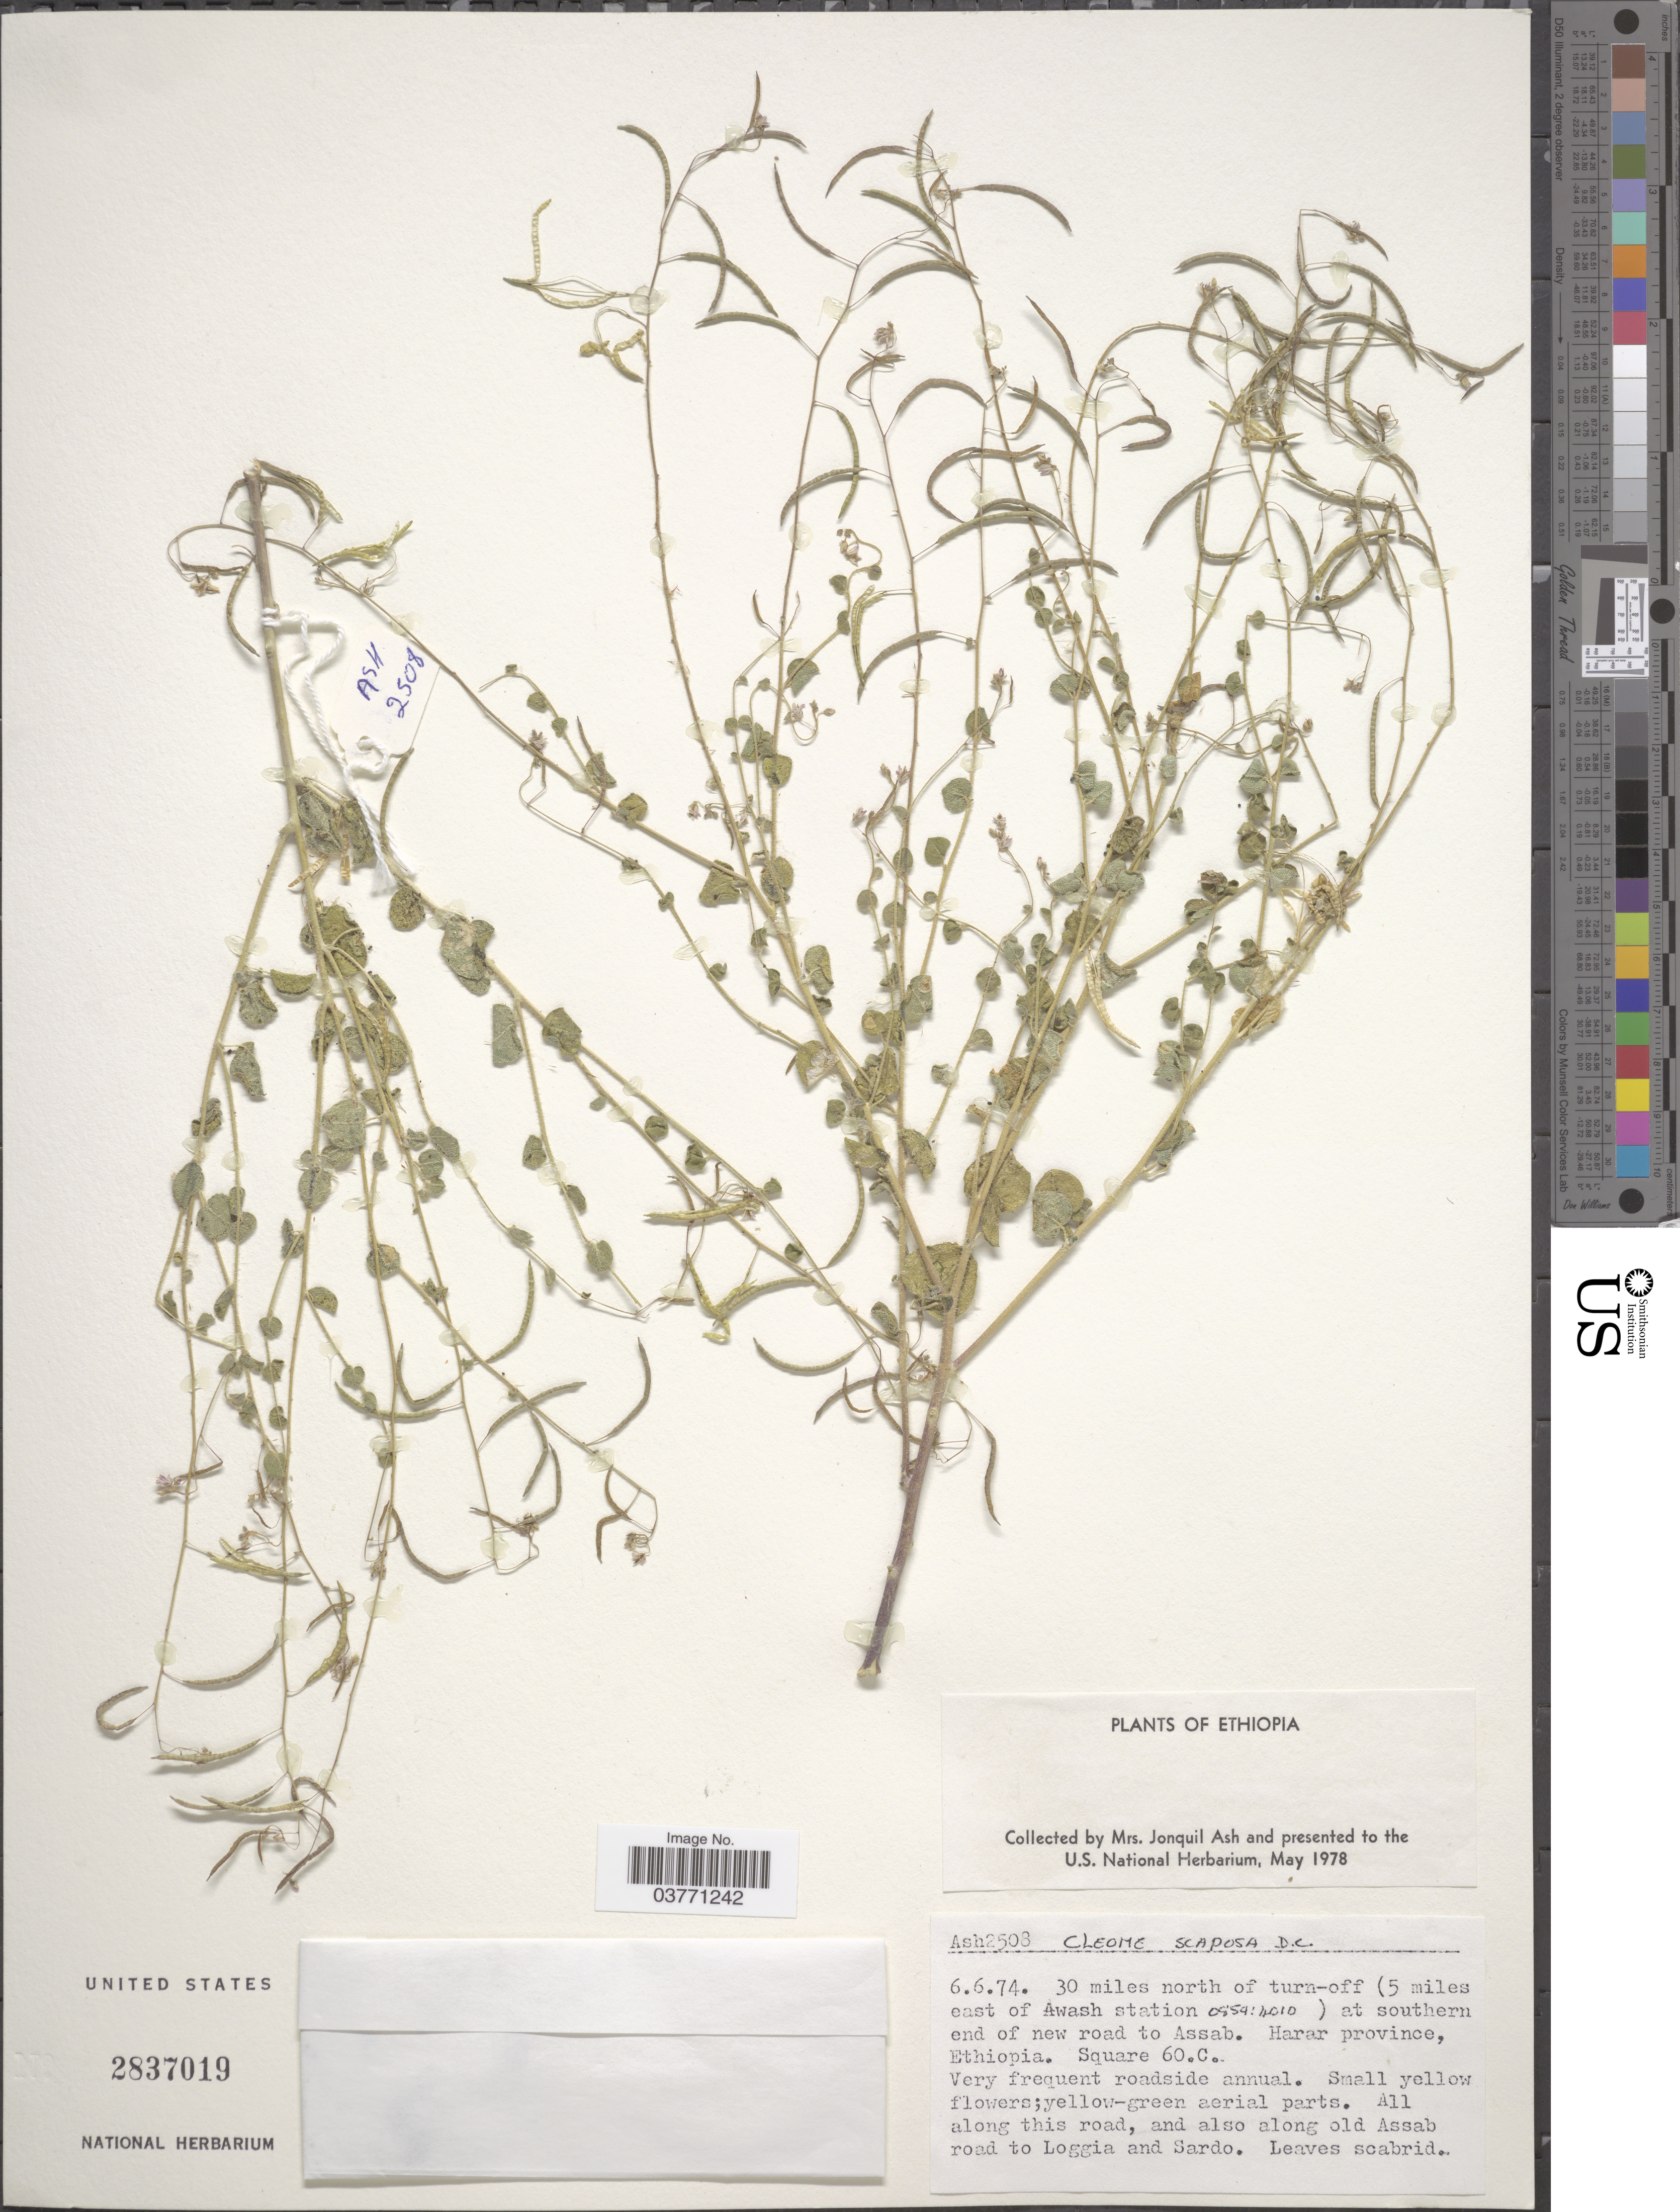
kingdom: Plantae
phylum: Tracheophyta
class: Magnoliopsida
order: Brassicales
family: Cleomaceae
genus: Gilgella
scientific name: Gilgella scaposa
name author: (DC.) Roalson & J.C. Hall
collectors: J. Ash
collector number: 2508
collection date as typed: Transcribed d/m/y: 6/6/74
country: Ethiopia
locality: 30 miles north of turn-off (5 miles east of Awash station 0854:4010) at southern end of new road to Assab. Harar province. Square 60.C. Along old Assab road to Loggia and Sardo.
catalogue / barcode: US 2837019